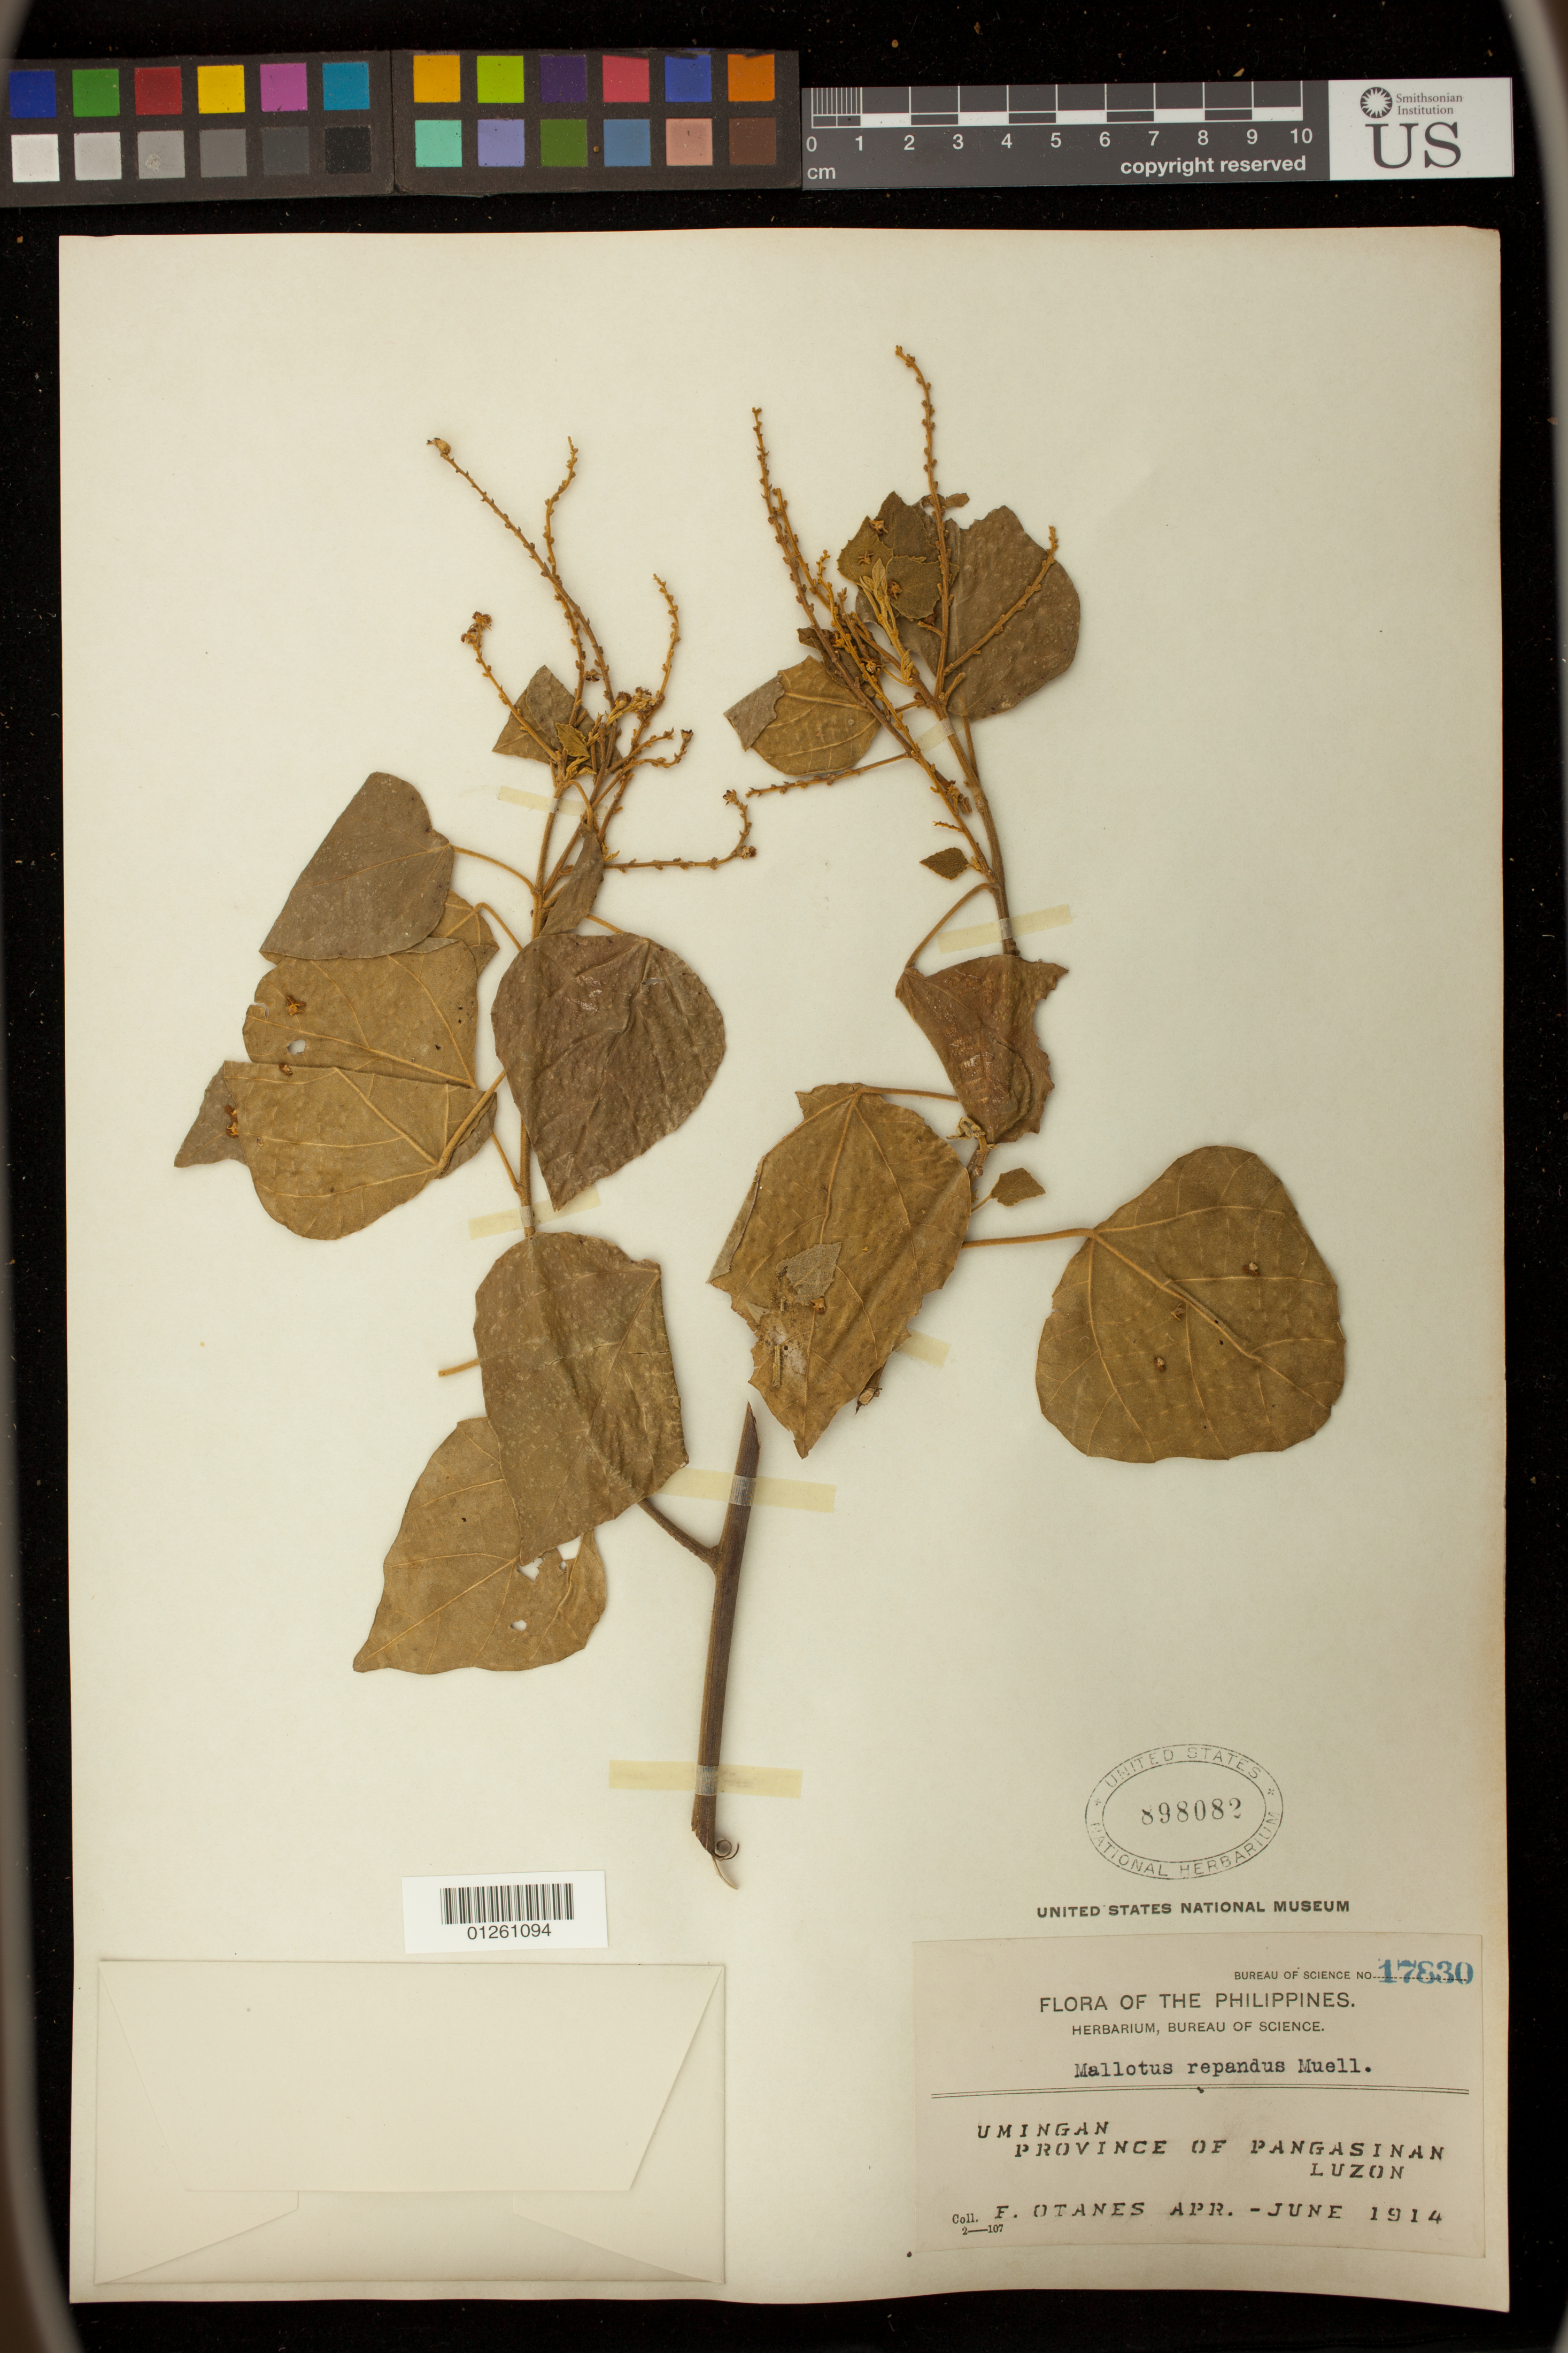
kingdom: Plantae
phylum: Tracheophyta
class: Magnoliopsida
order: Malpighiales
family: Euphorbiaceae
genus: Mallotus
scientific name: Mallotus repandus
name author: (Rottler) Müll. Arg.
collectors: F. Q. Otanes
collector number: Bur. Sci. 17830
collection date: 1914-05/1914-06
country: Philippines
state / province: Ilocos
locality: Umingan, Province of Pangasinan, Luzon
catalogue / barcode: US 898082